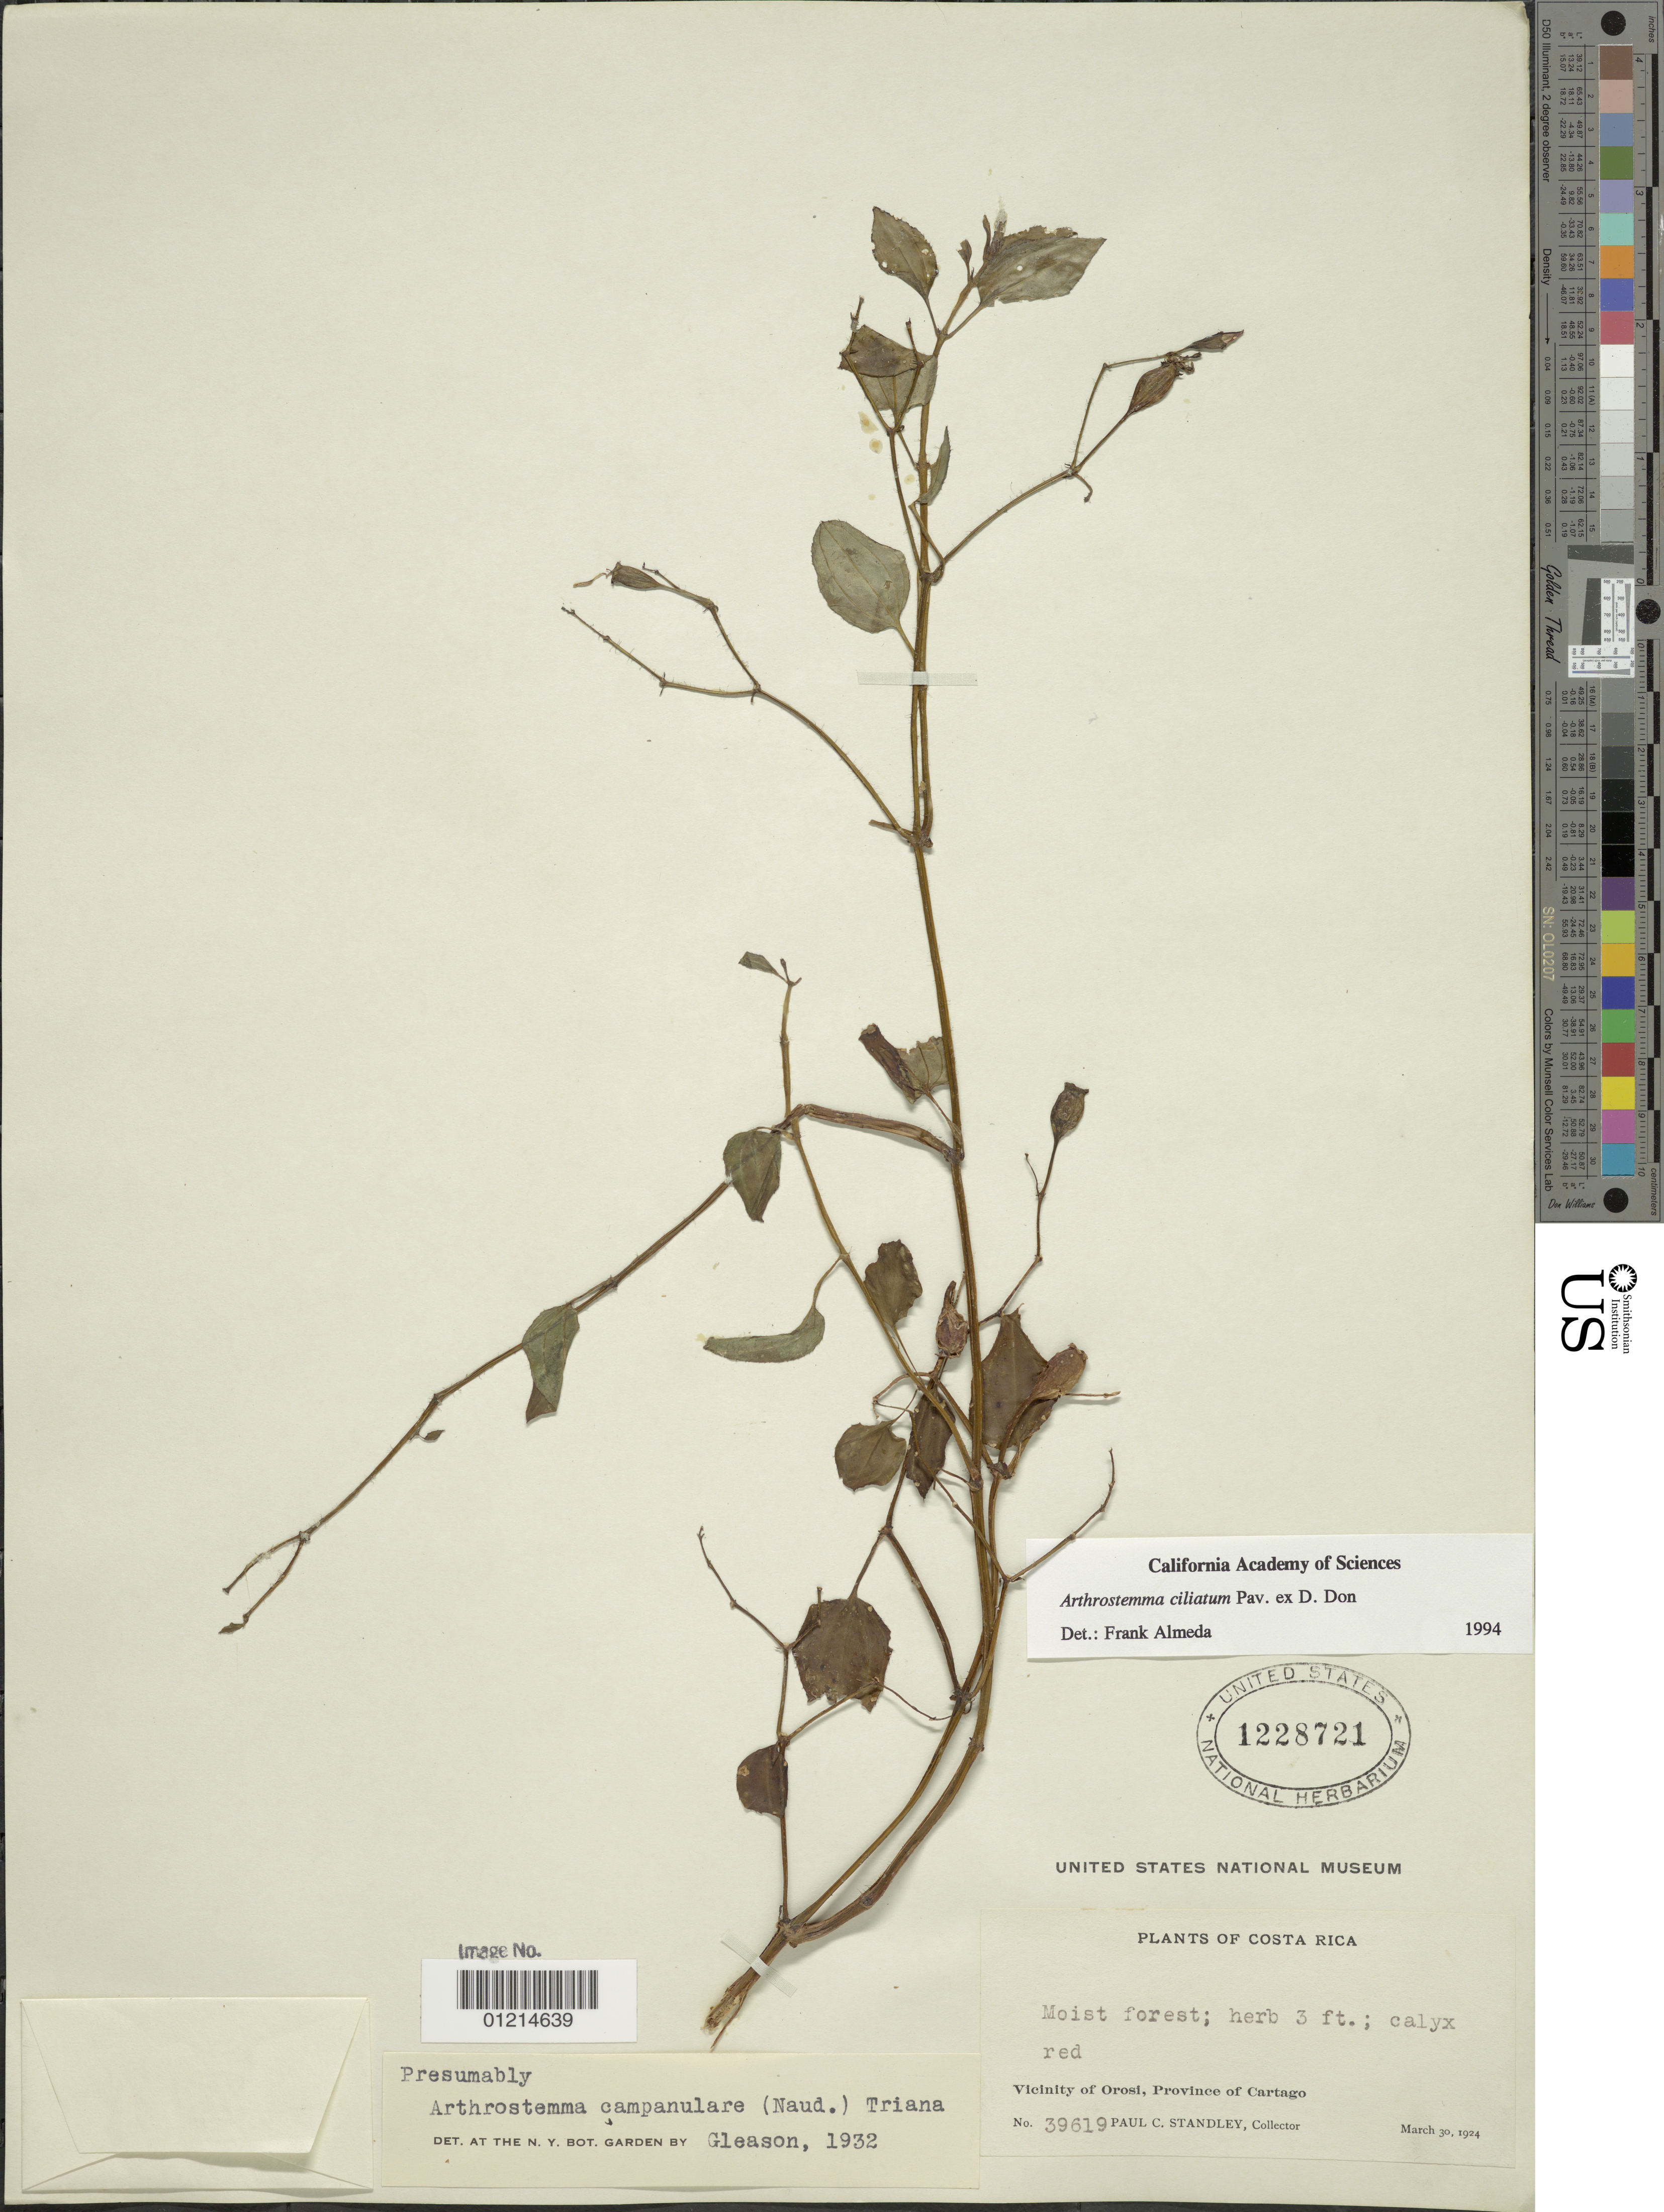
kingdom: Plantae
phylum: Tracheophyta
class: Magnoliopsida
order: Myrtales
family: Melastomataceae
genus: Arthrostemma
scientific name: Arthrostemma ciliatum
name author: Pav. ex D. Don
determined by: Almeda, F.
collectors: P. C. Standley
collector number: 39619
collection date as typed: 30 Mar 1924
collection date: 1924-03-30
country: Costa Rica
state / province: Cartago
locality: Vicinity of Orosi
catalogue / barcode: US 1228721